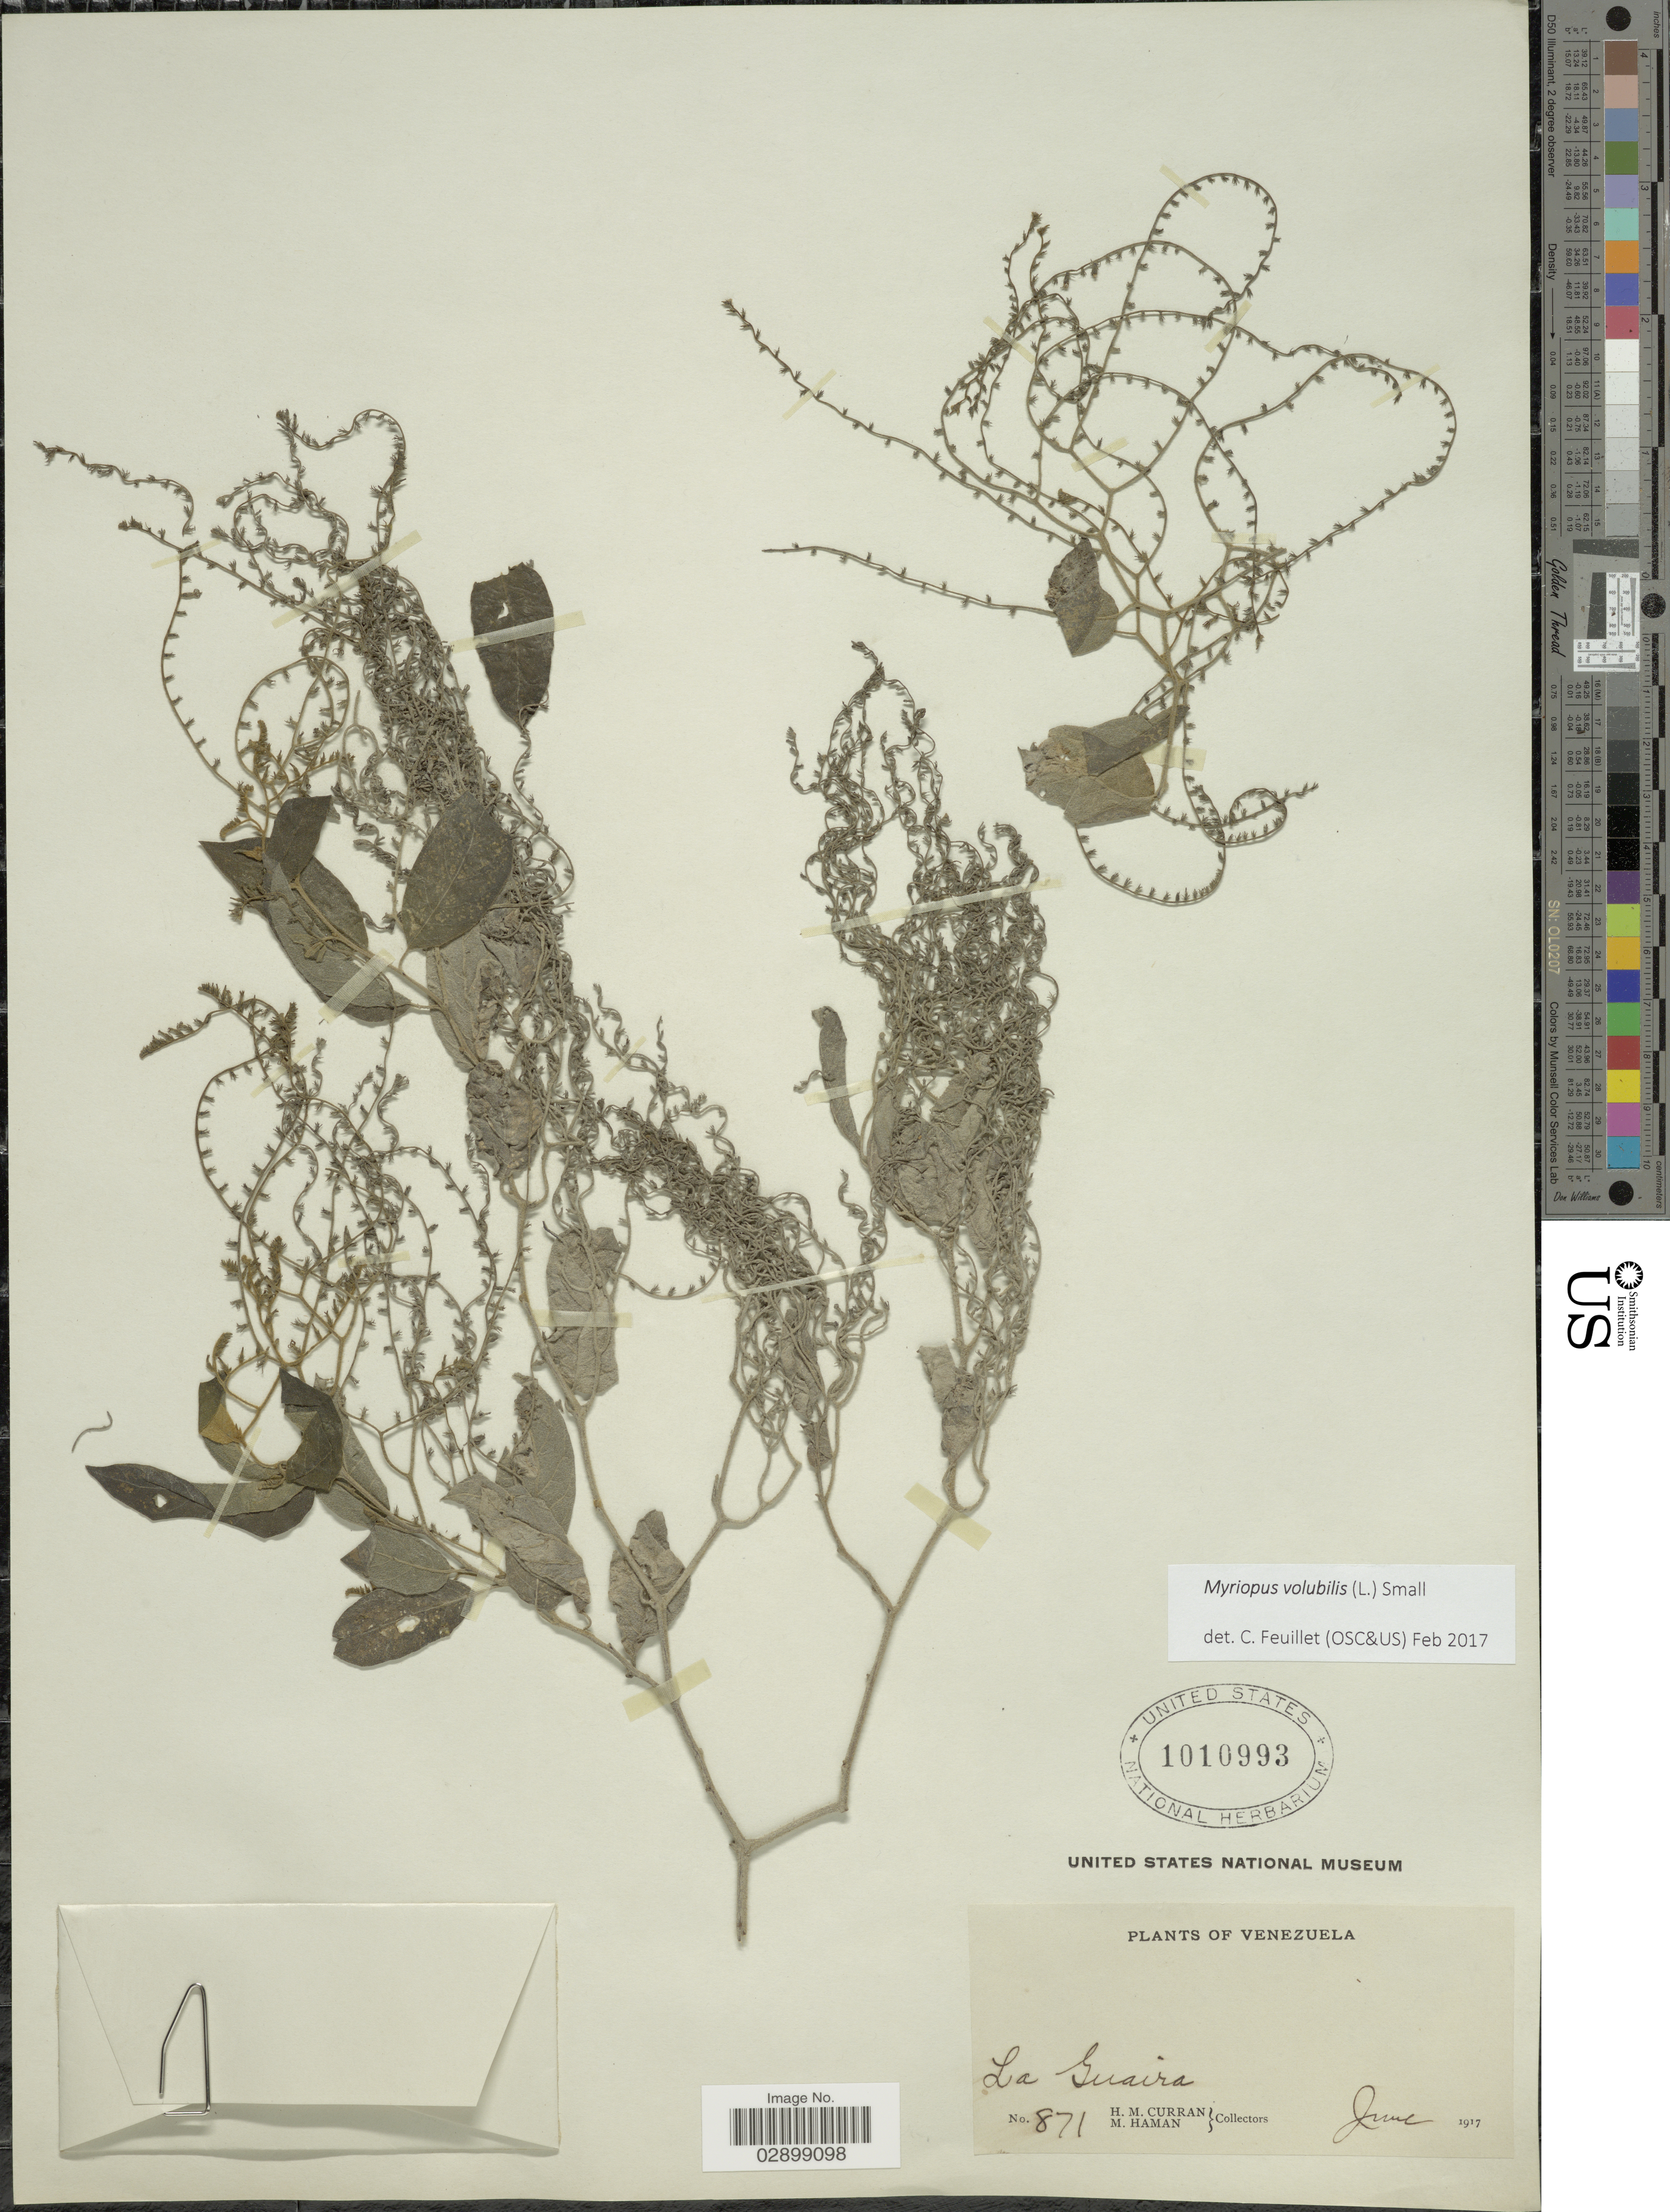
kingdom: Plantae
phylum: Tracheophyta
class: Magnoliopsida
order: Boraginales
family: Heliotropiaceae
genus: Myriopus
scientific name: Myriopus volubilis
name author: (L.) Small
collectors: H. M. Curran & M. Haman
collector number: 871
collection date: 1917-06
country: Venezuela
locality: La Guaira.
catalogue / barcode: US 1010993